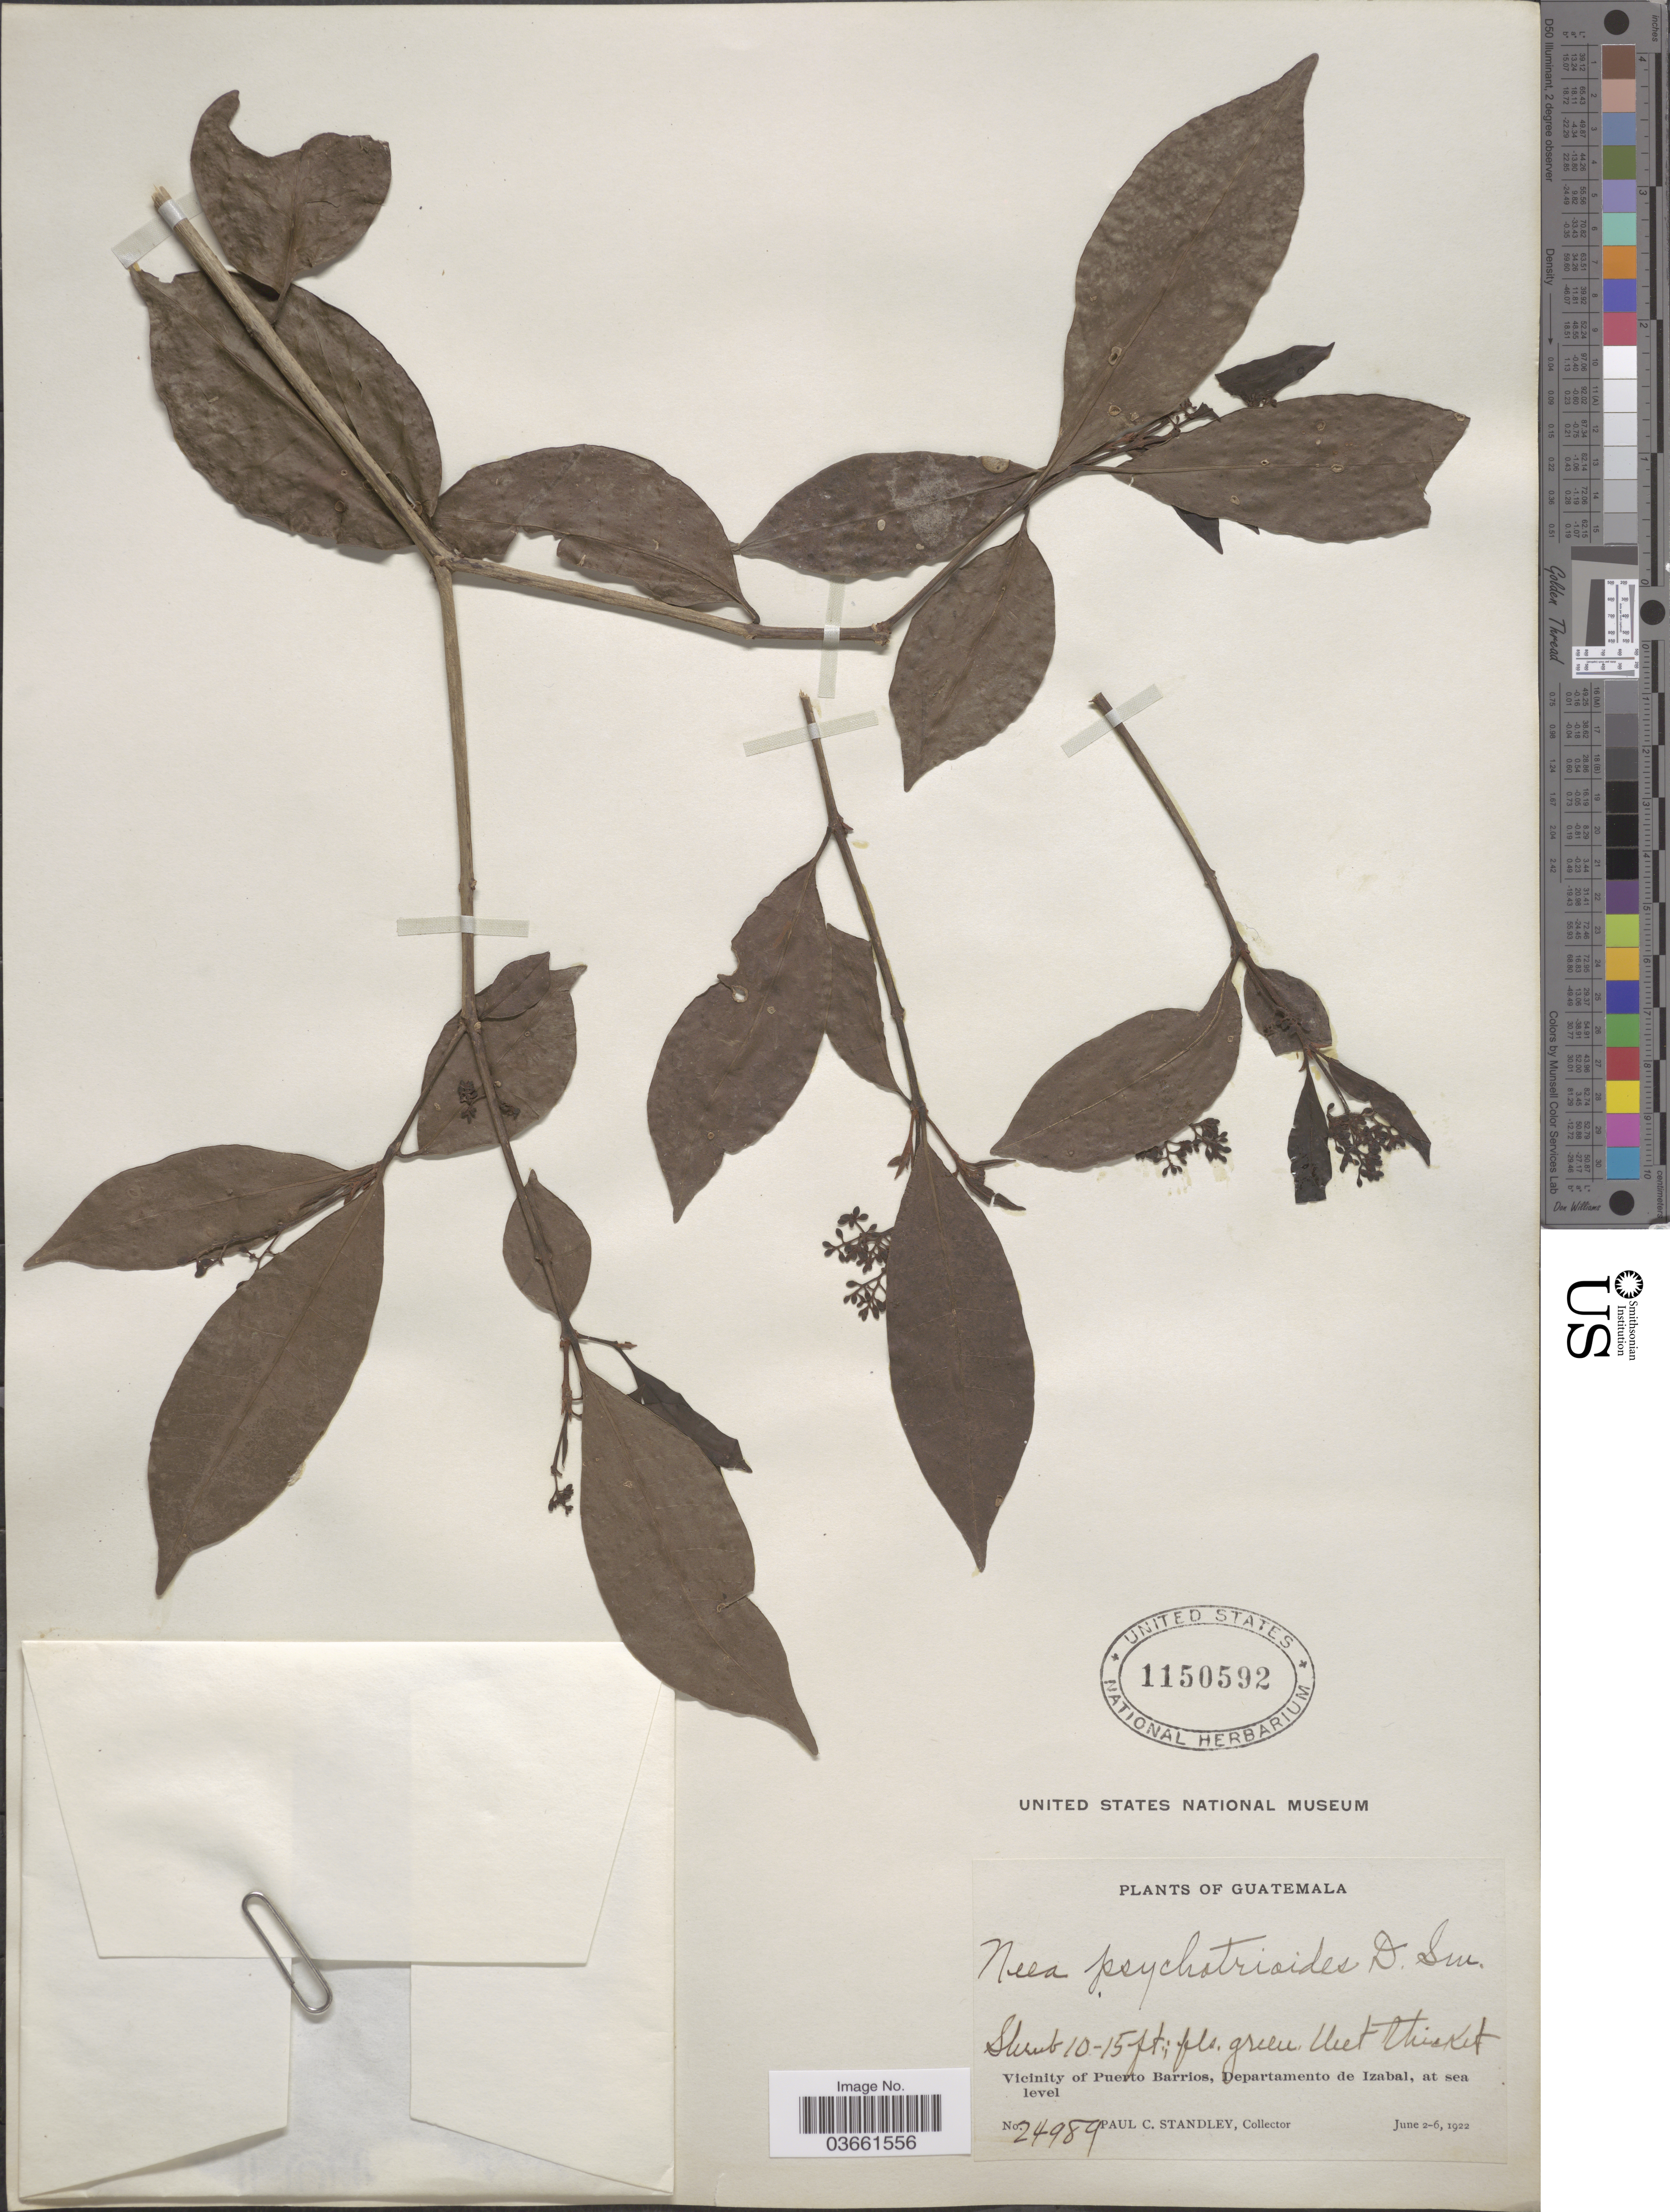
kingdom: Plantae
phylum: Tracheophyta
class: Magnoliopsida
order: Caryophyllales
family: Nyctaginaceae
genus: Neea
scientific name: Neea psychotrioides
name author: Donn. Sm.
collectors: P. C. Standley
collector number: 24989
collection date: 1922-06-02/1922-06-06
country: Guatemala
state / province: Izabal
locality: Vicinity of Puerto Barrios, Departamento de Izabal.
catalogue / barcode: US 1150592